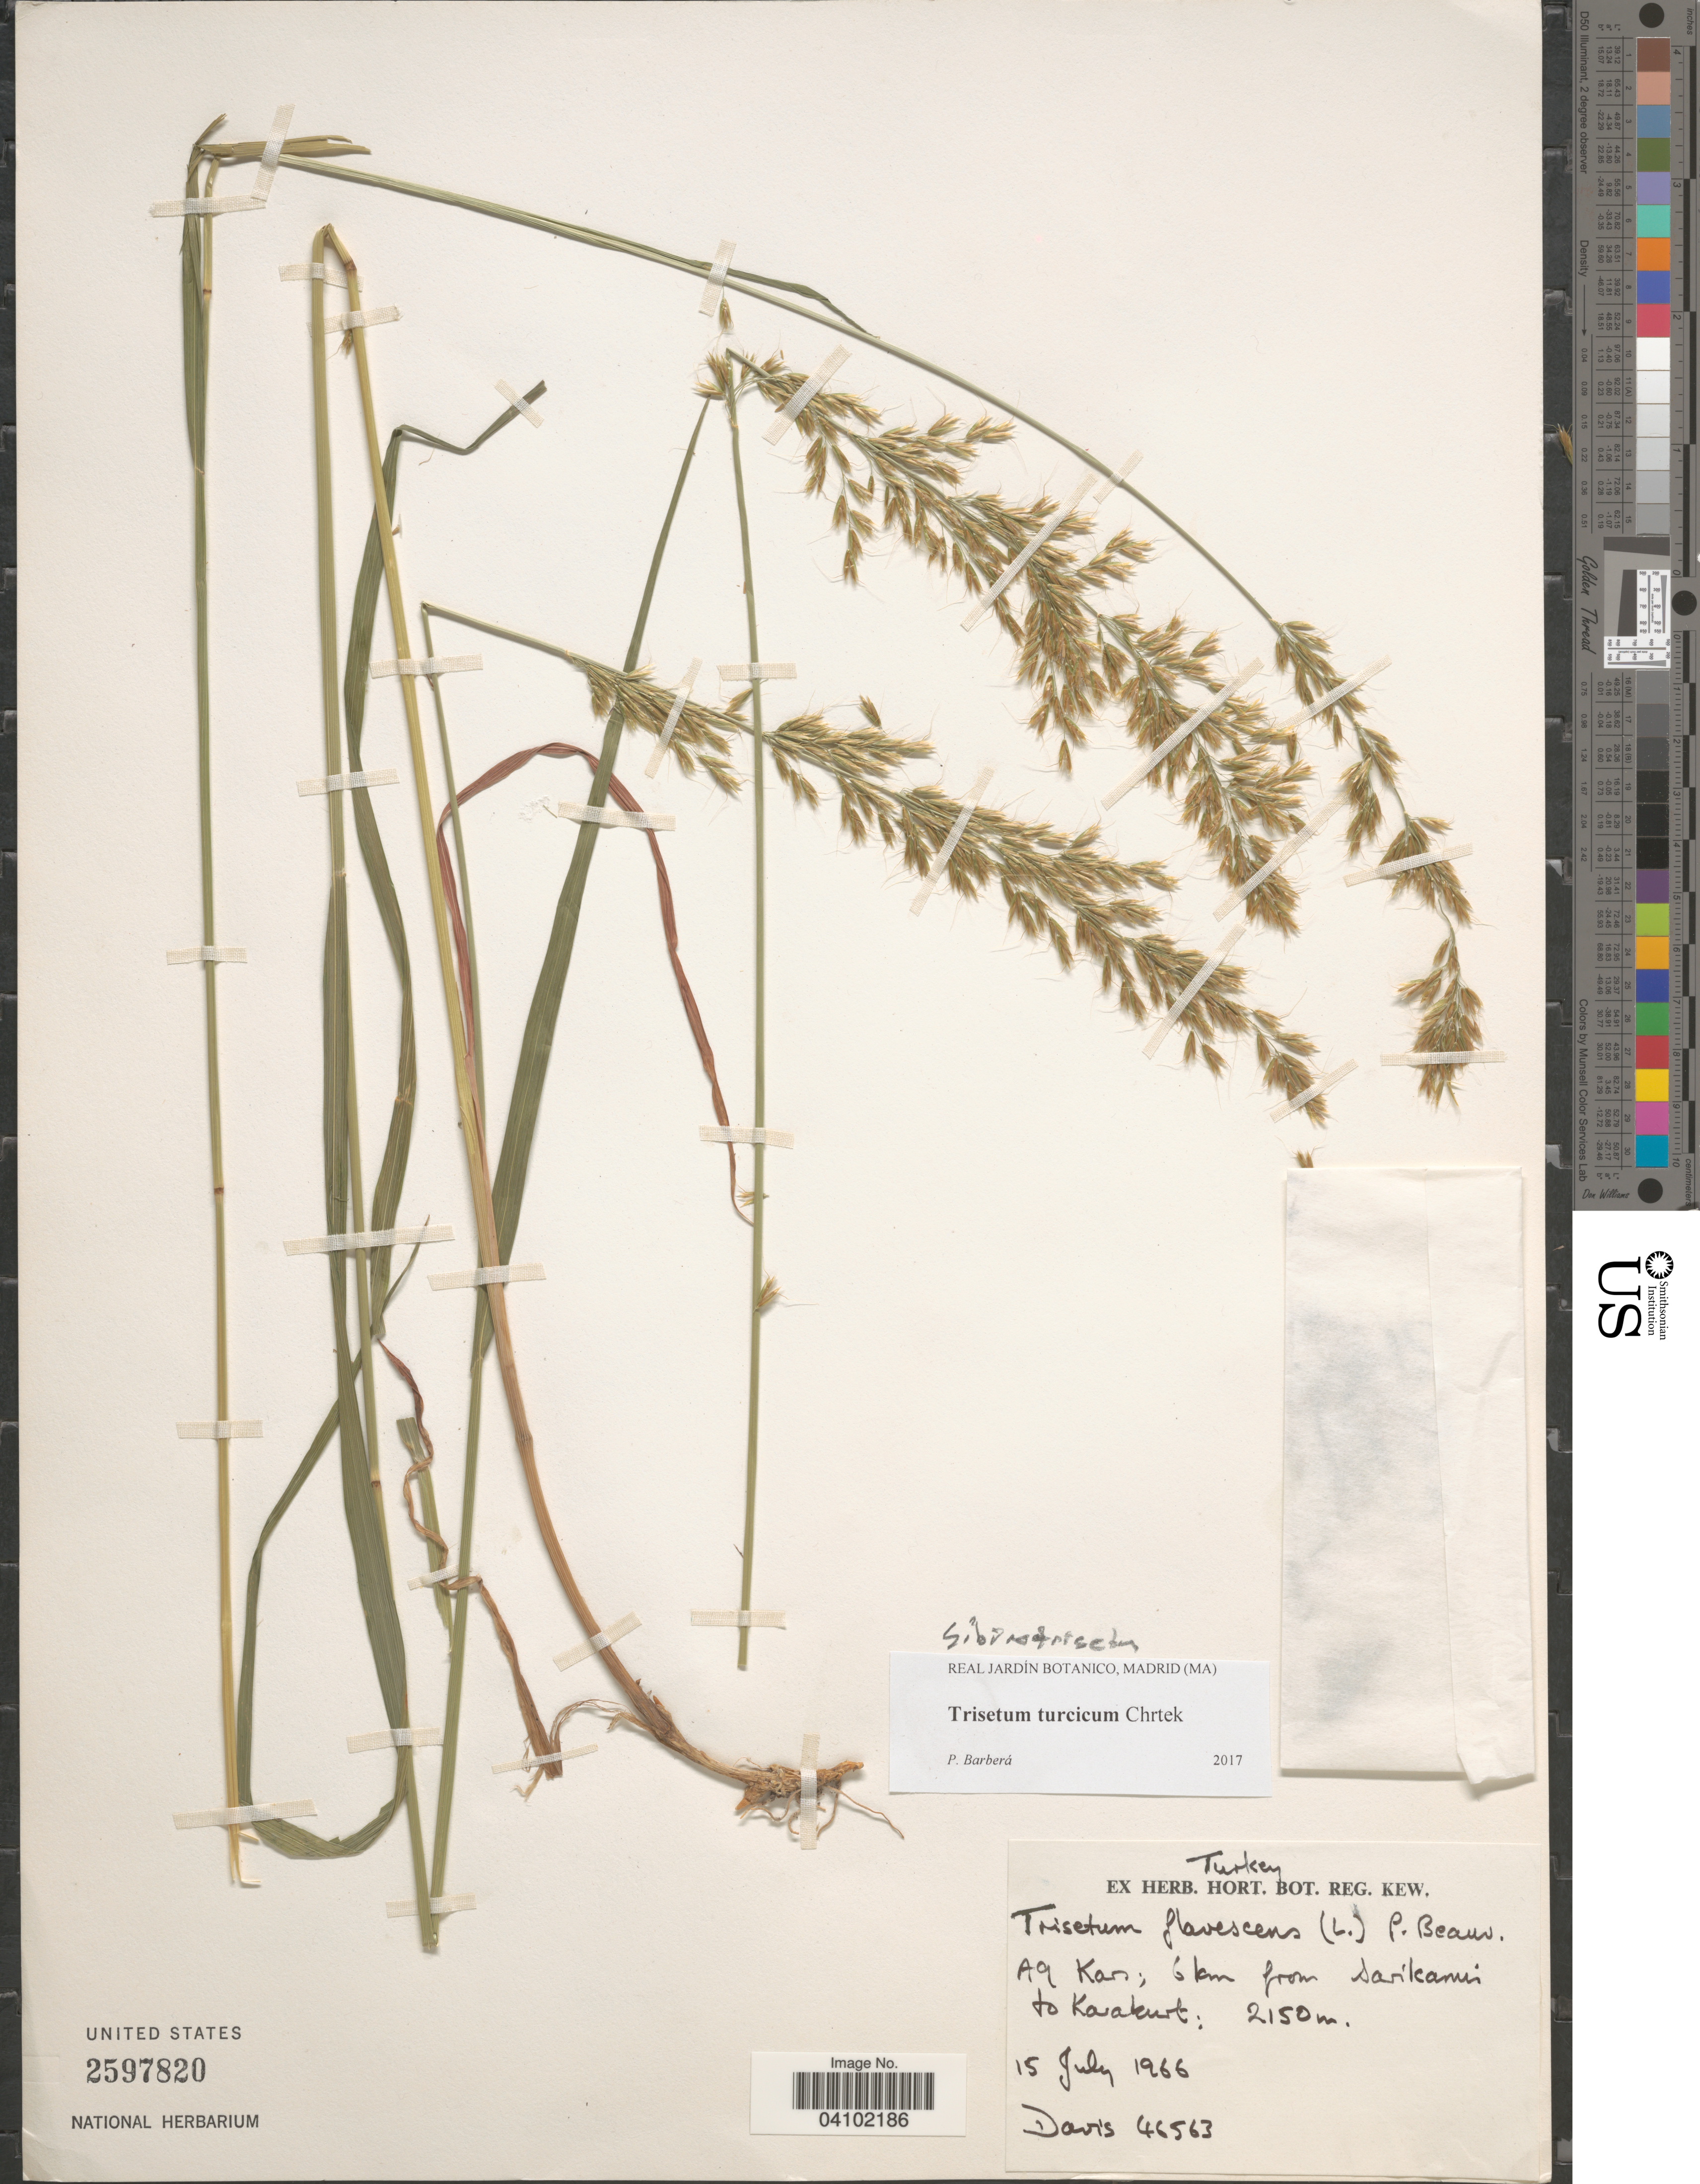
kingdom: Plantae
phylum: Tracheophyta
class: Liliopsida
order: Poales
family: Poaceae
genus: Sibirotrisetum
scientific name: Sibirotrisetum turcicum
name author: (Chrtek) Barberá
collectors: -. Davis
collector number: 46563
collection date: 1966-07-15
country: Turkey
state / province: Kars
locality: Aq Kars; 6 km from Sarikamis to Karakurt.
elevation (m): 2150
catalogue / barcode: US 2597820